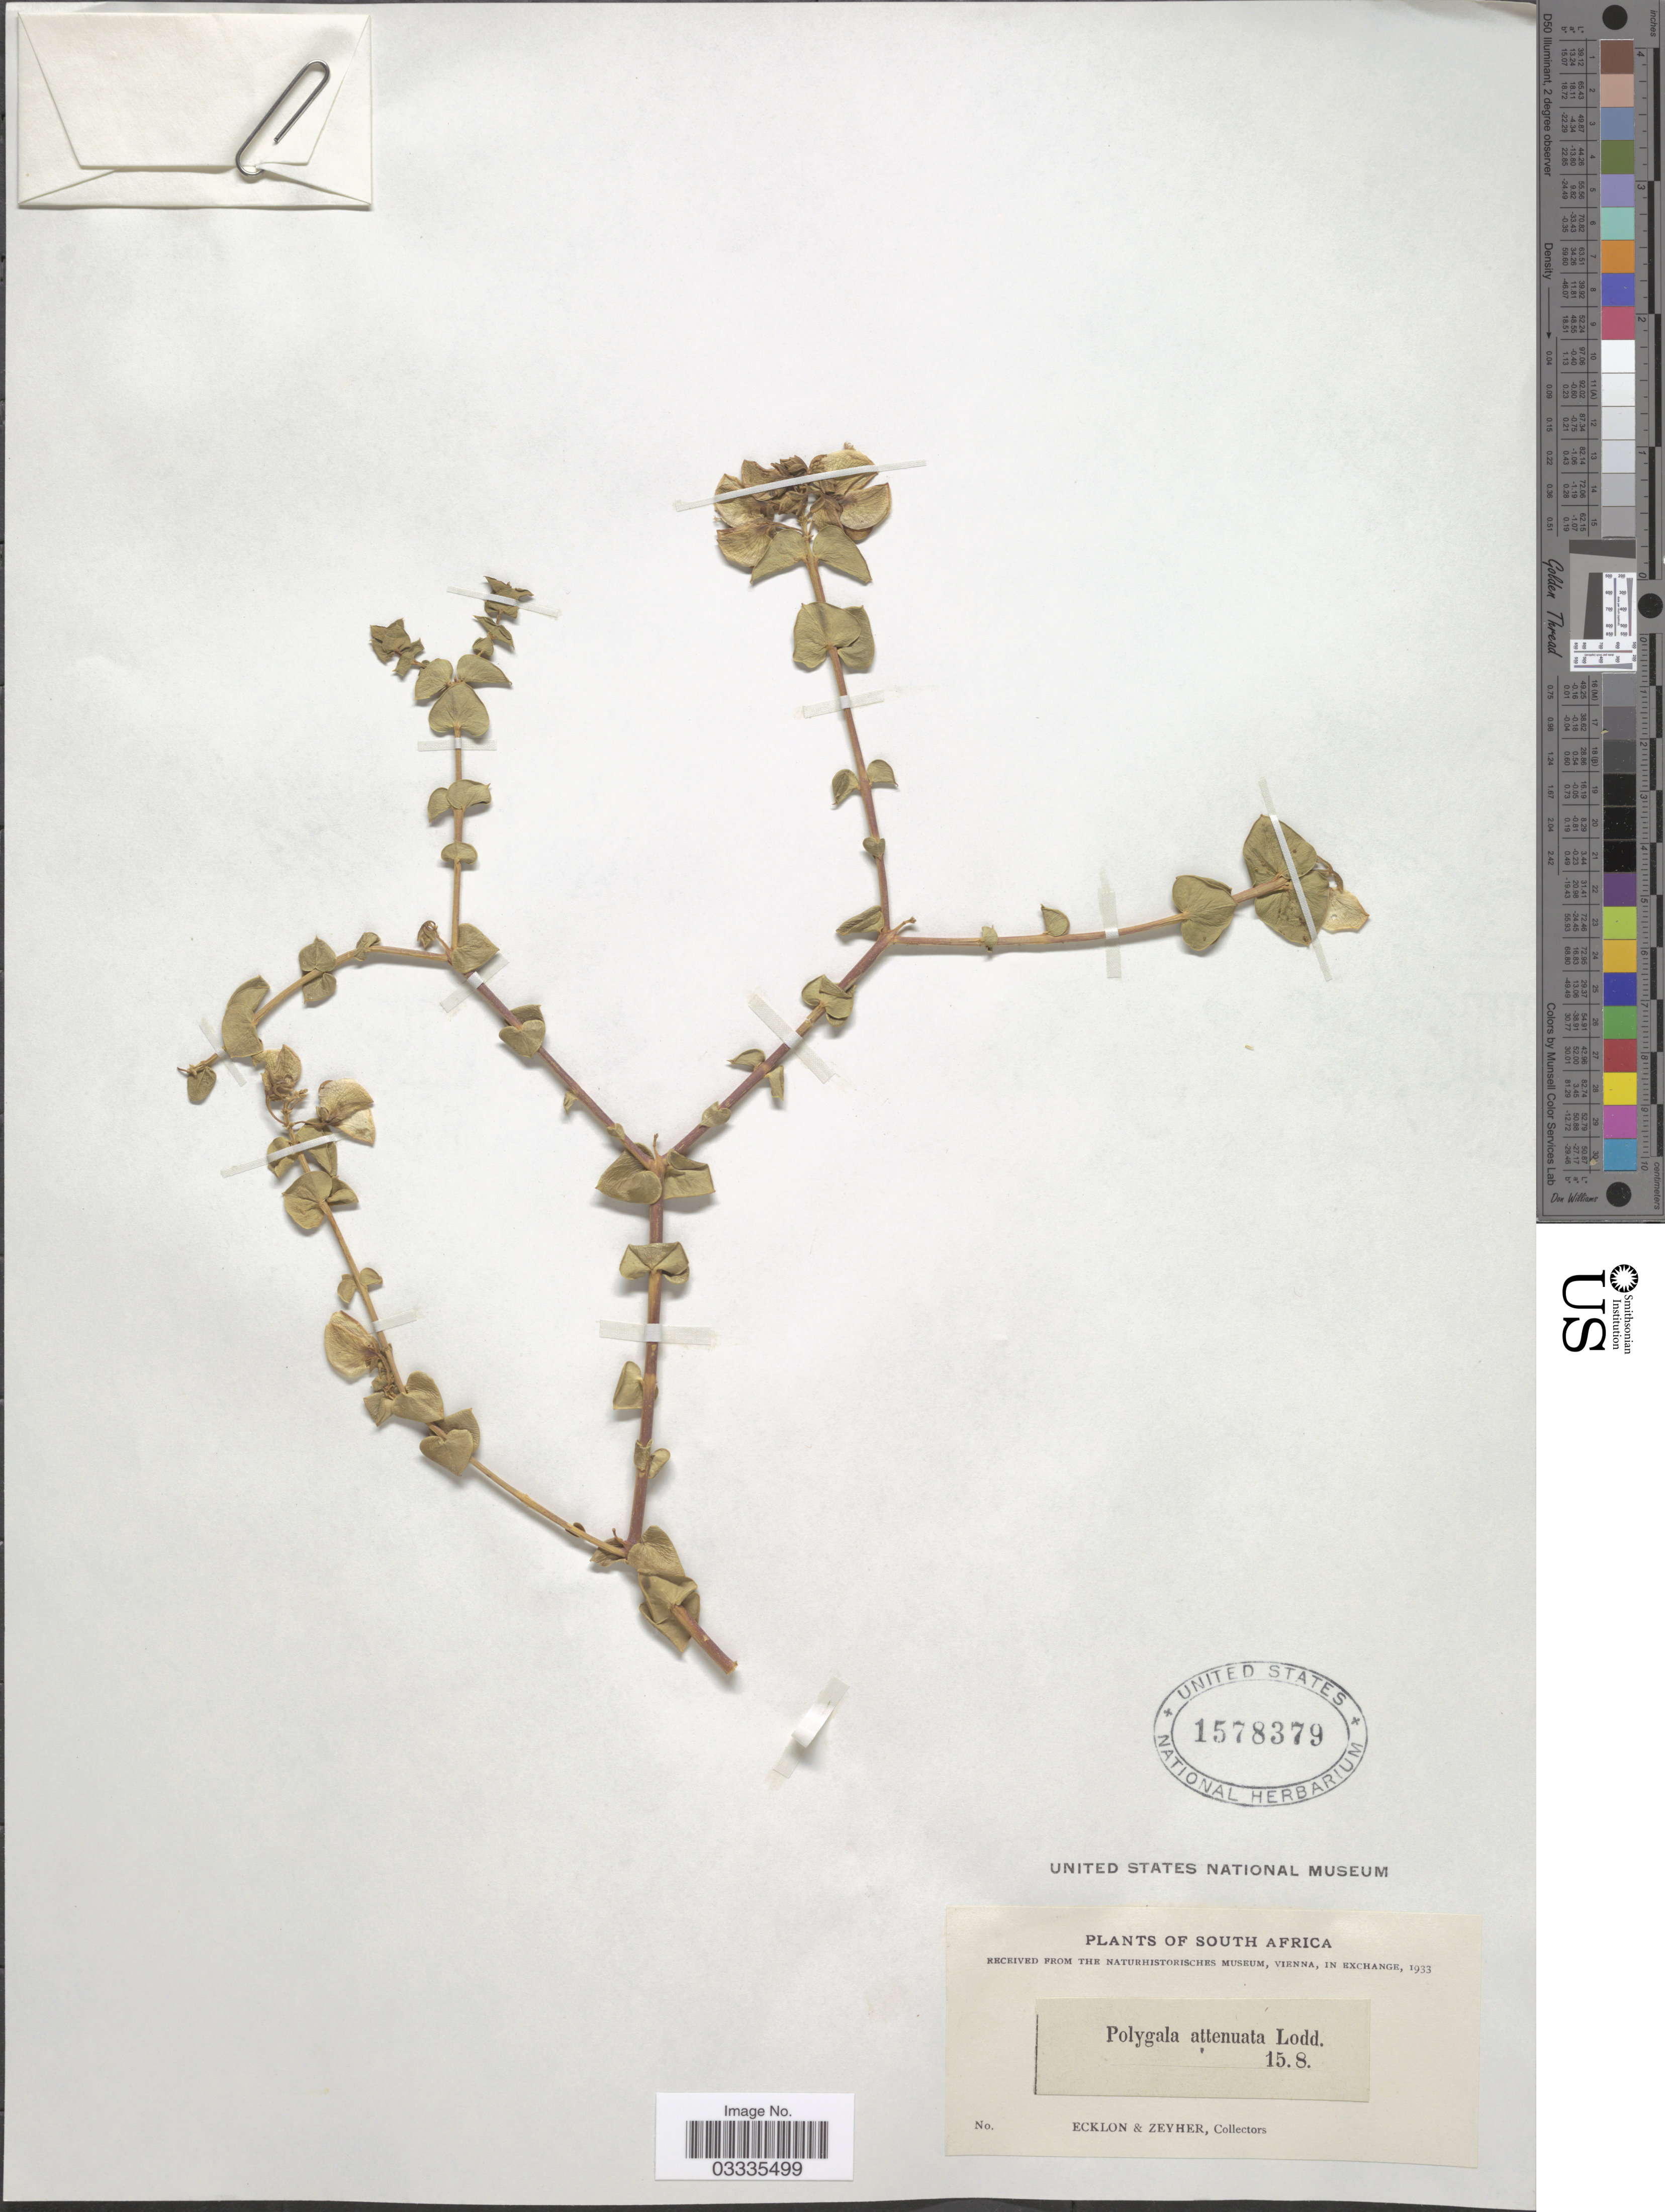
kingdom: Plantae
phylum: Tracheophyta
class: Magnoliopsida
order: Fabales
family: Polygalaceae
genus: Polygala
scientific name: Polygala attenuata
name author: Nutt.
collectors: -. Ecklon & -. Zeyher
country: South Africa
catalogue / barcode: US 1578379